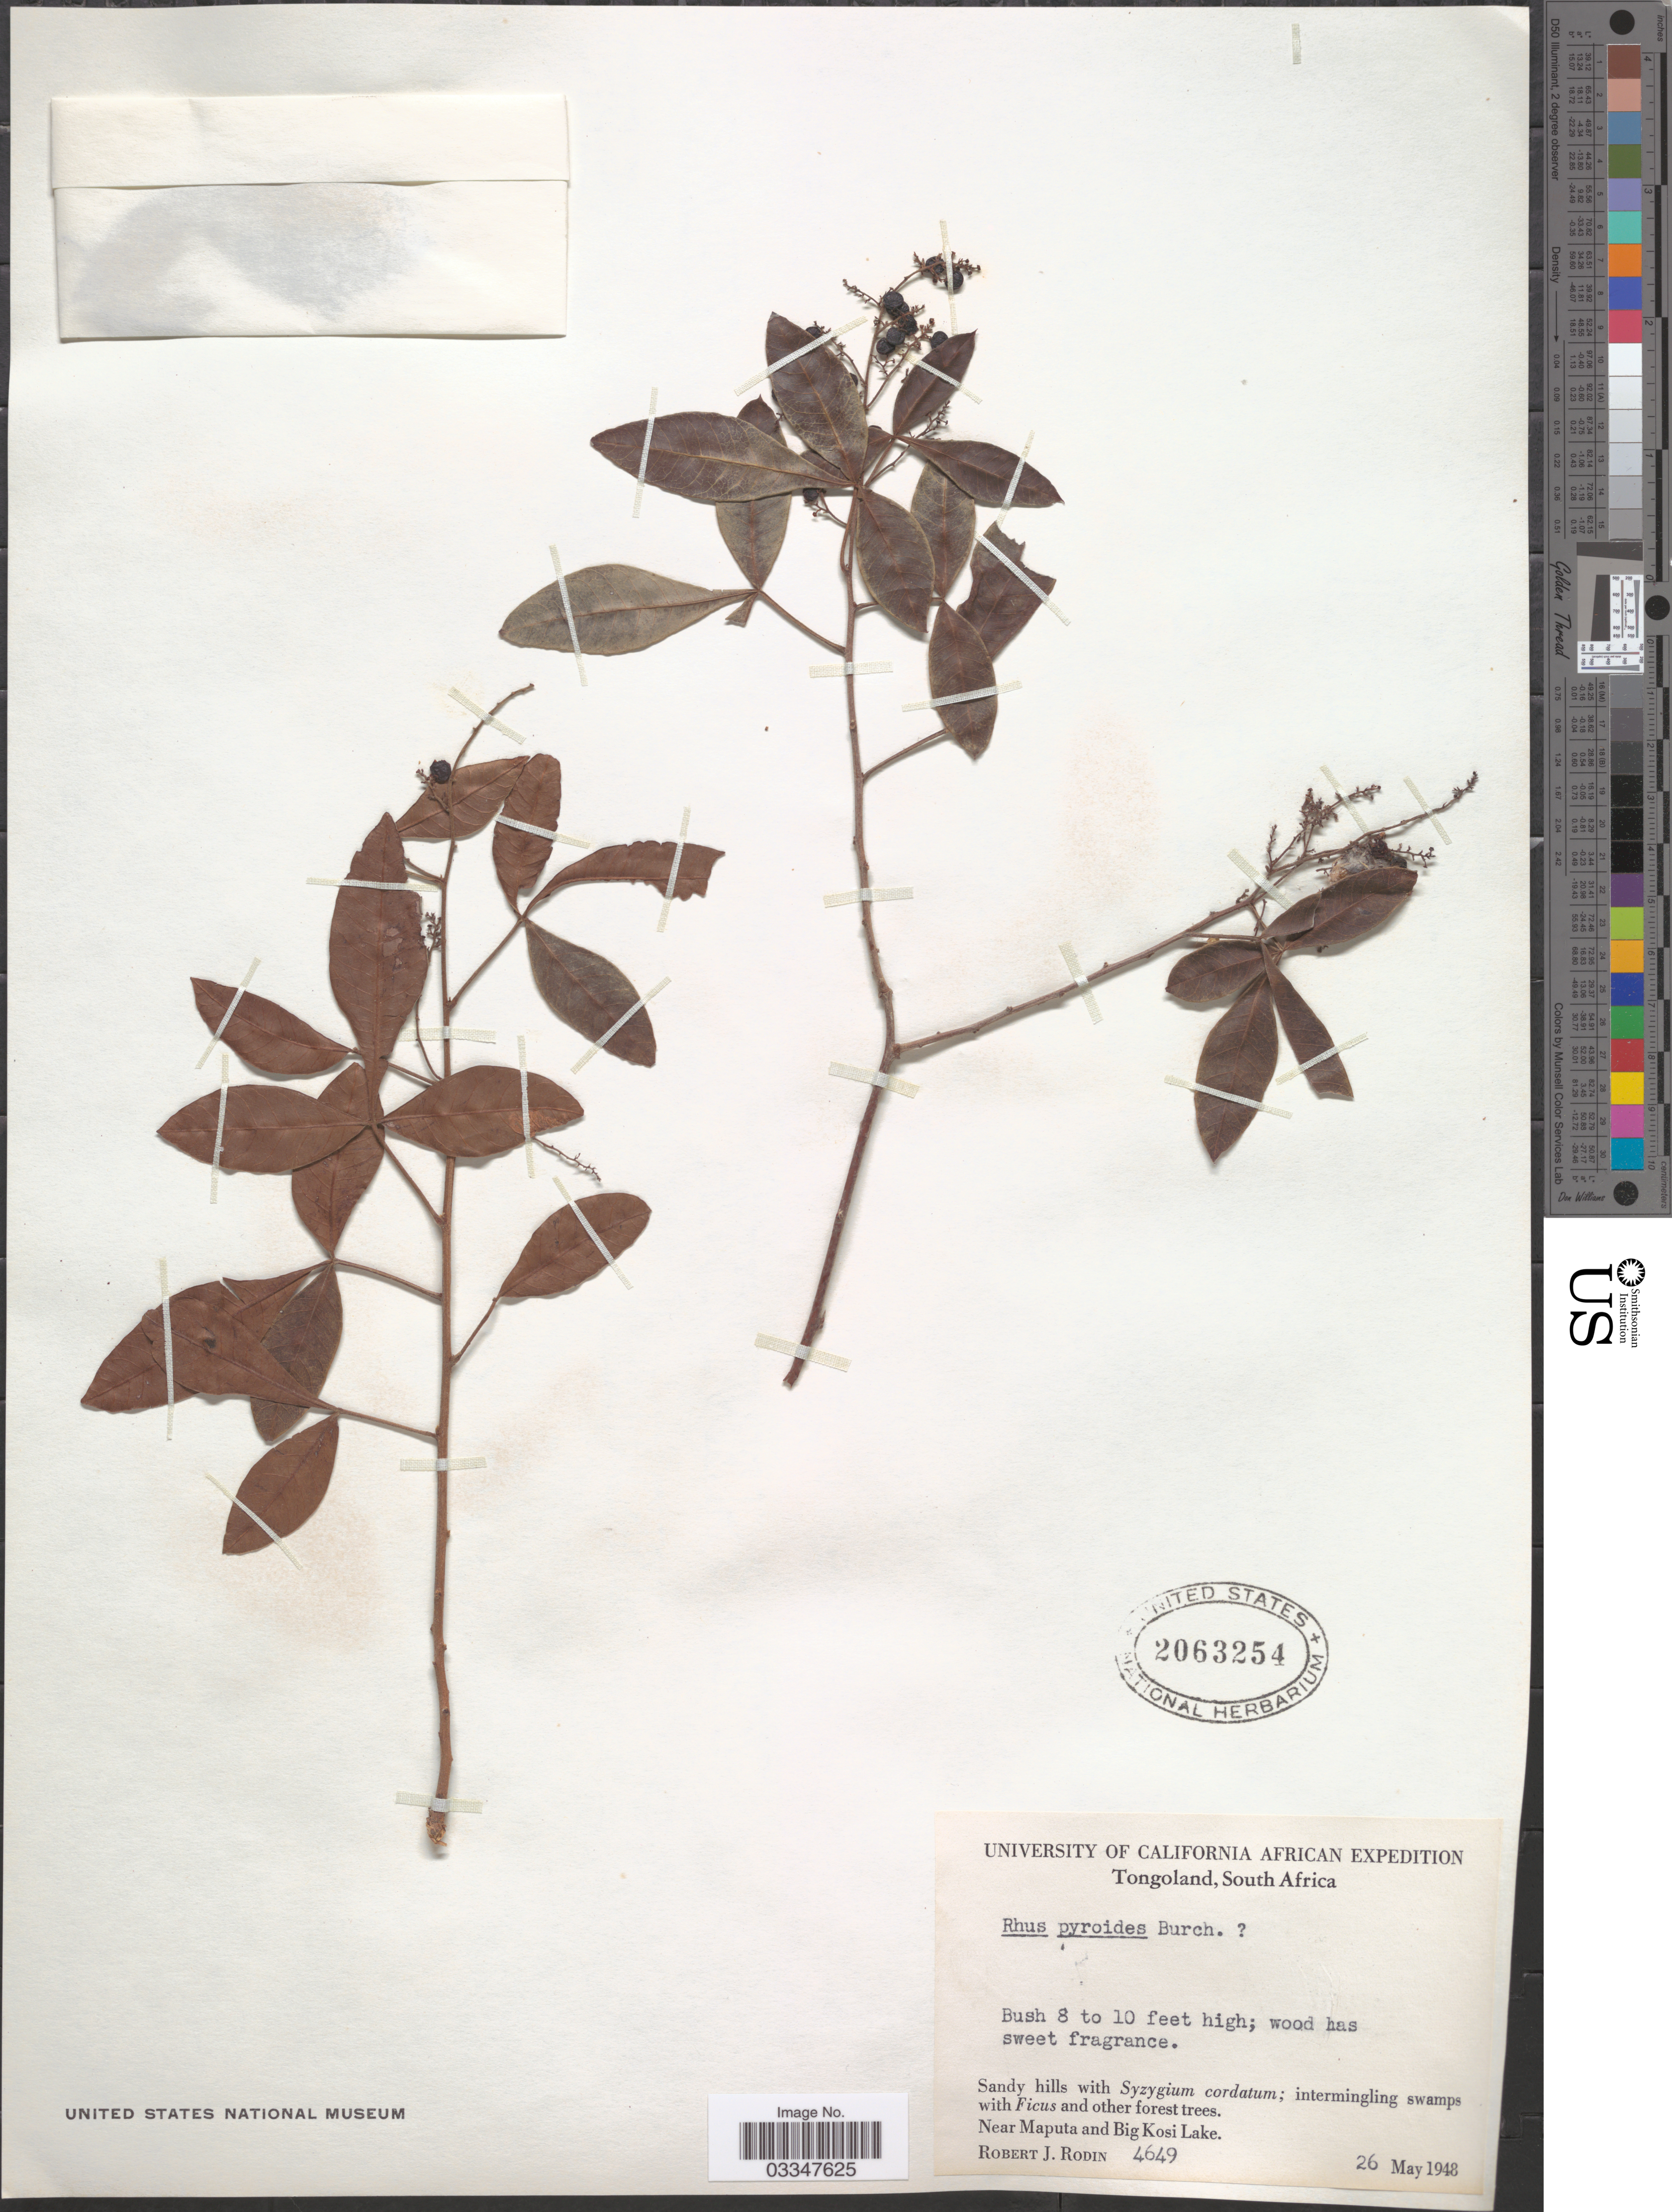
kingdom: Plantae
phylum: Tracheophyta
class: Magnoliopsida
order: Sapindales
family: Anacardiaceae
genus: Rhus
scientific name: Rhus pyroides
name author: Burch.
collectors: R. J. Rodin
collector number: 4649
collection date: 1948-05-26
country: South Africa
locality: Tongoland. Near Maputa and Big Kosi Lake.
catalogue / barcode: US 2063254